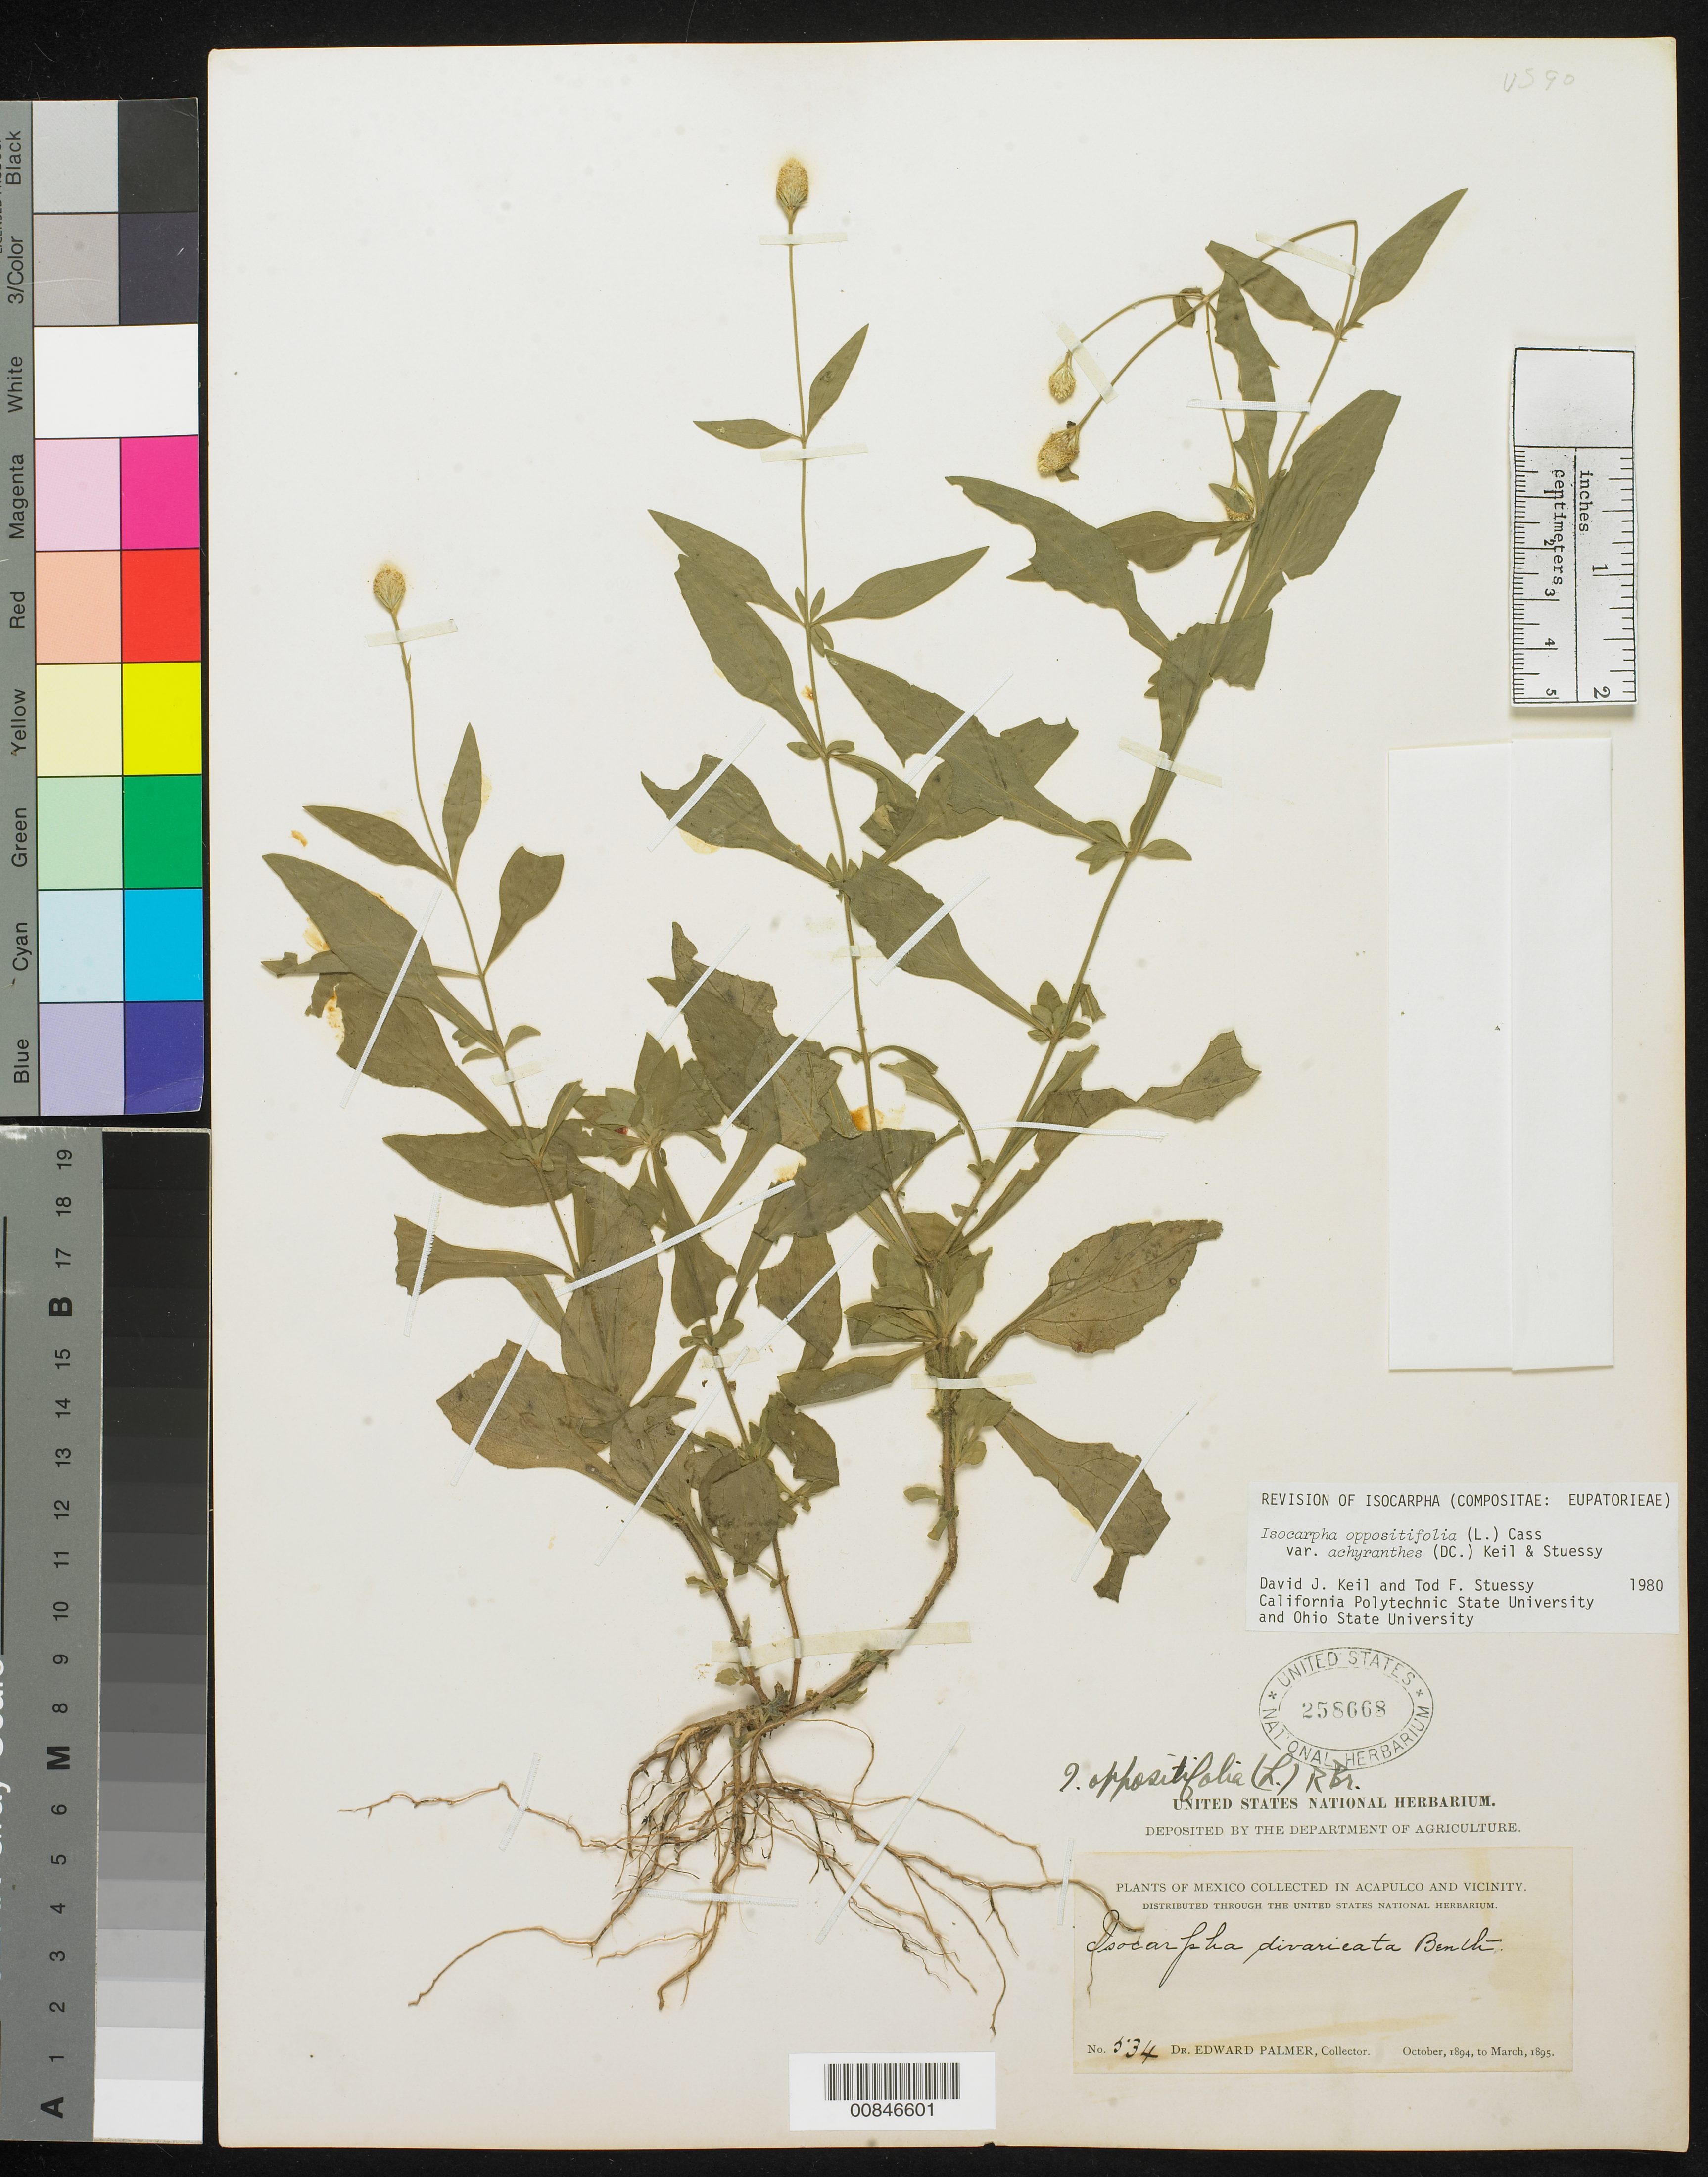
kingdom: Plantae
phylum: Tracheophyta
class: Magnoliopsida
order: Asterales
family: Asteraceae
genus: Isocarpha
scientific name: Isocarpha oppositifolia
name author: (L.) Cass.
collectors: E. Palmer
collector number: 534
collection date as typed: Oct 1894 to -- Mar 1895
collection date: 1894-10/1895-03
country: Mexico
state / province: Guerrero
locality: Acapulco, Guerrero and vicinity.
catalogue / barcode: US 258668